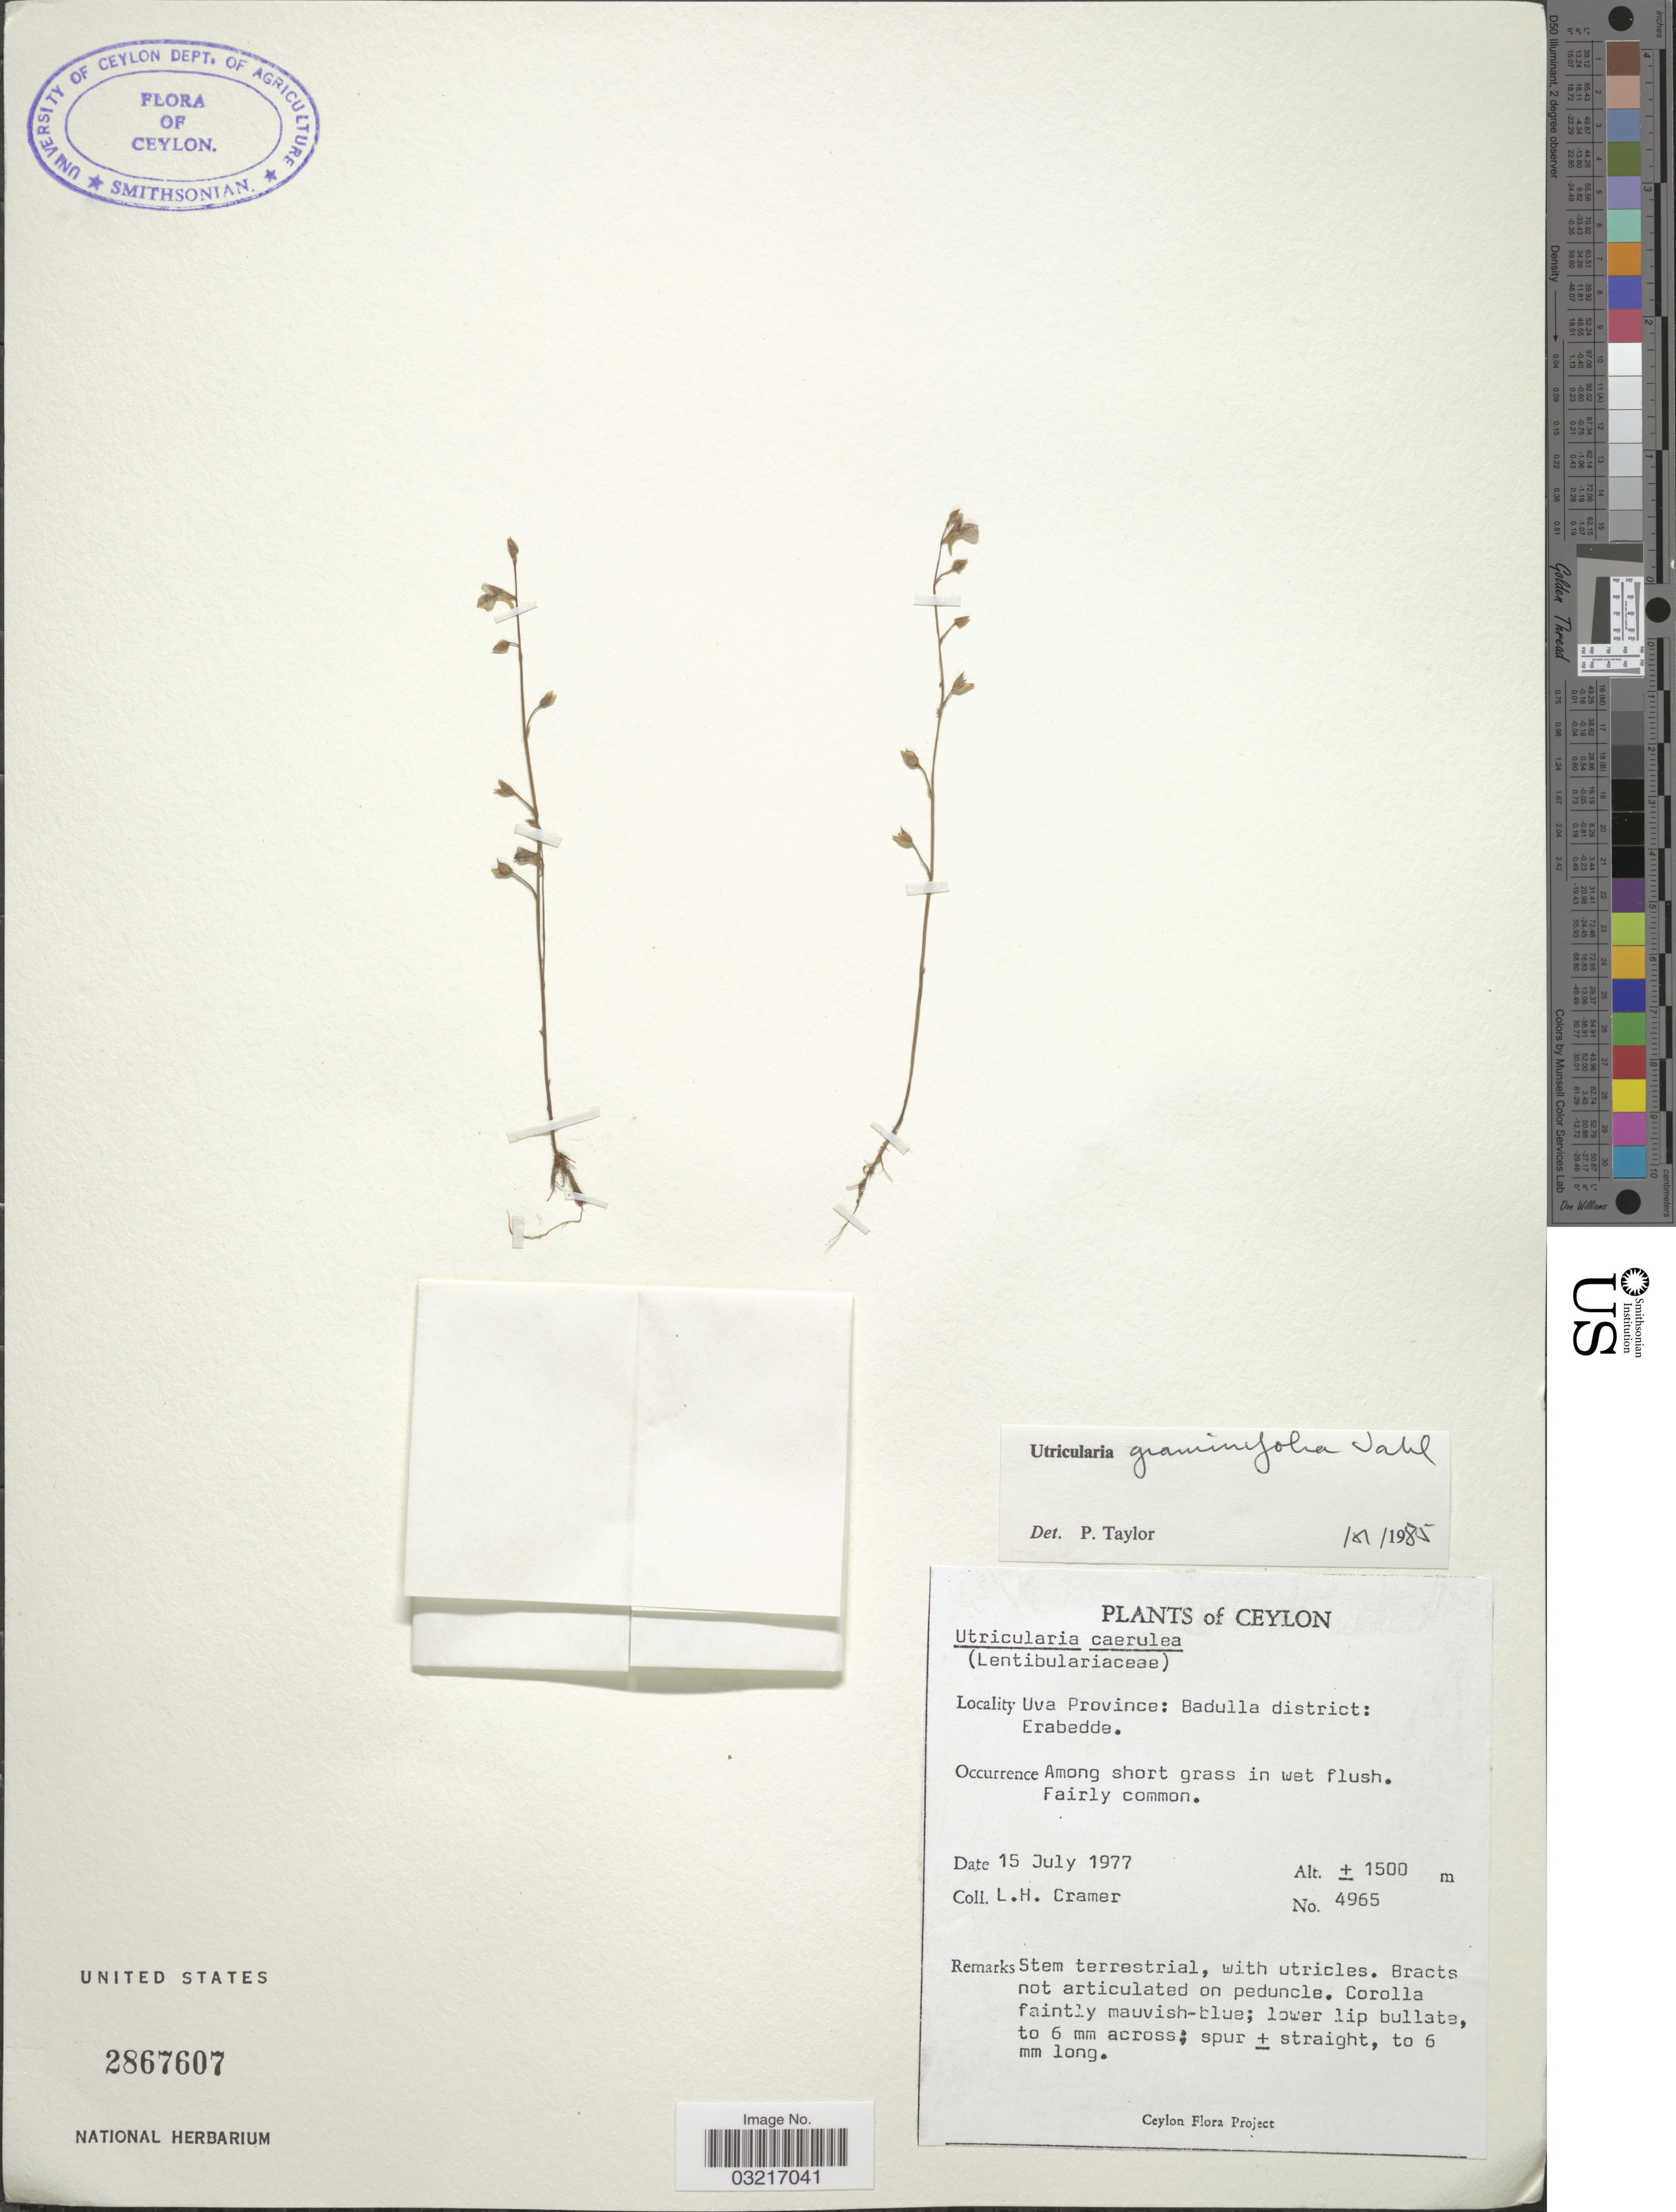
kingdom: Plantae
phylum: Tracheophyta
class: Magnoliopsida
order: Lamiales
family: Lentibulariaceae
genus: Utricularia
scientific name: Utricularia graminifolia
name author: Vahl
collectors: L. H. Cramer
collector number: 4965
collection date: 1977-07-15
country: Sri Lanka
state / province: Uva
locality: Ceylon, Badulla district: Erabedde.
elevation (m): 1500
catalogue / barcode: US 2867607